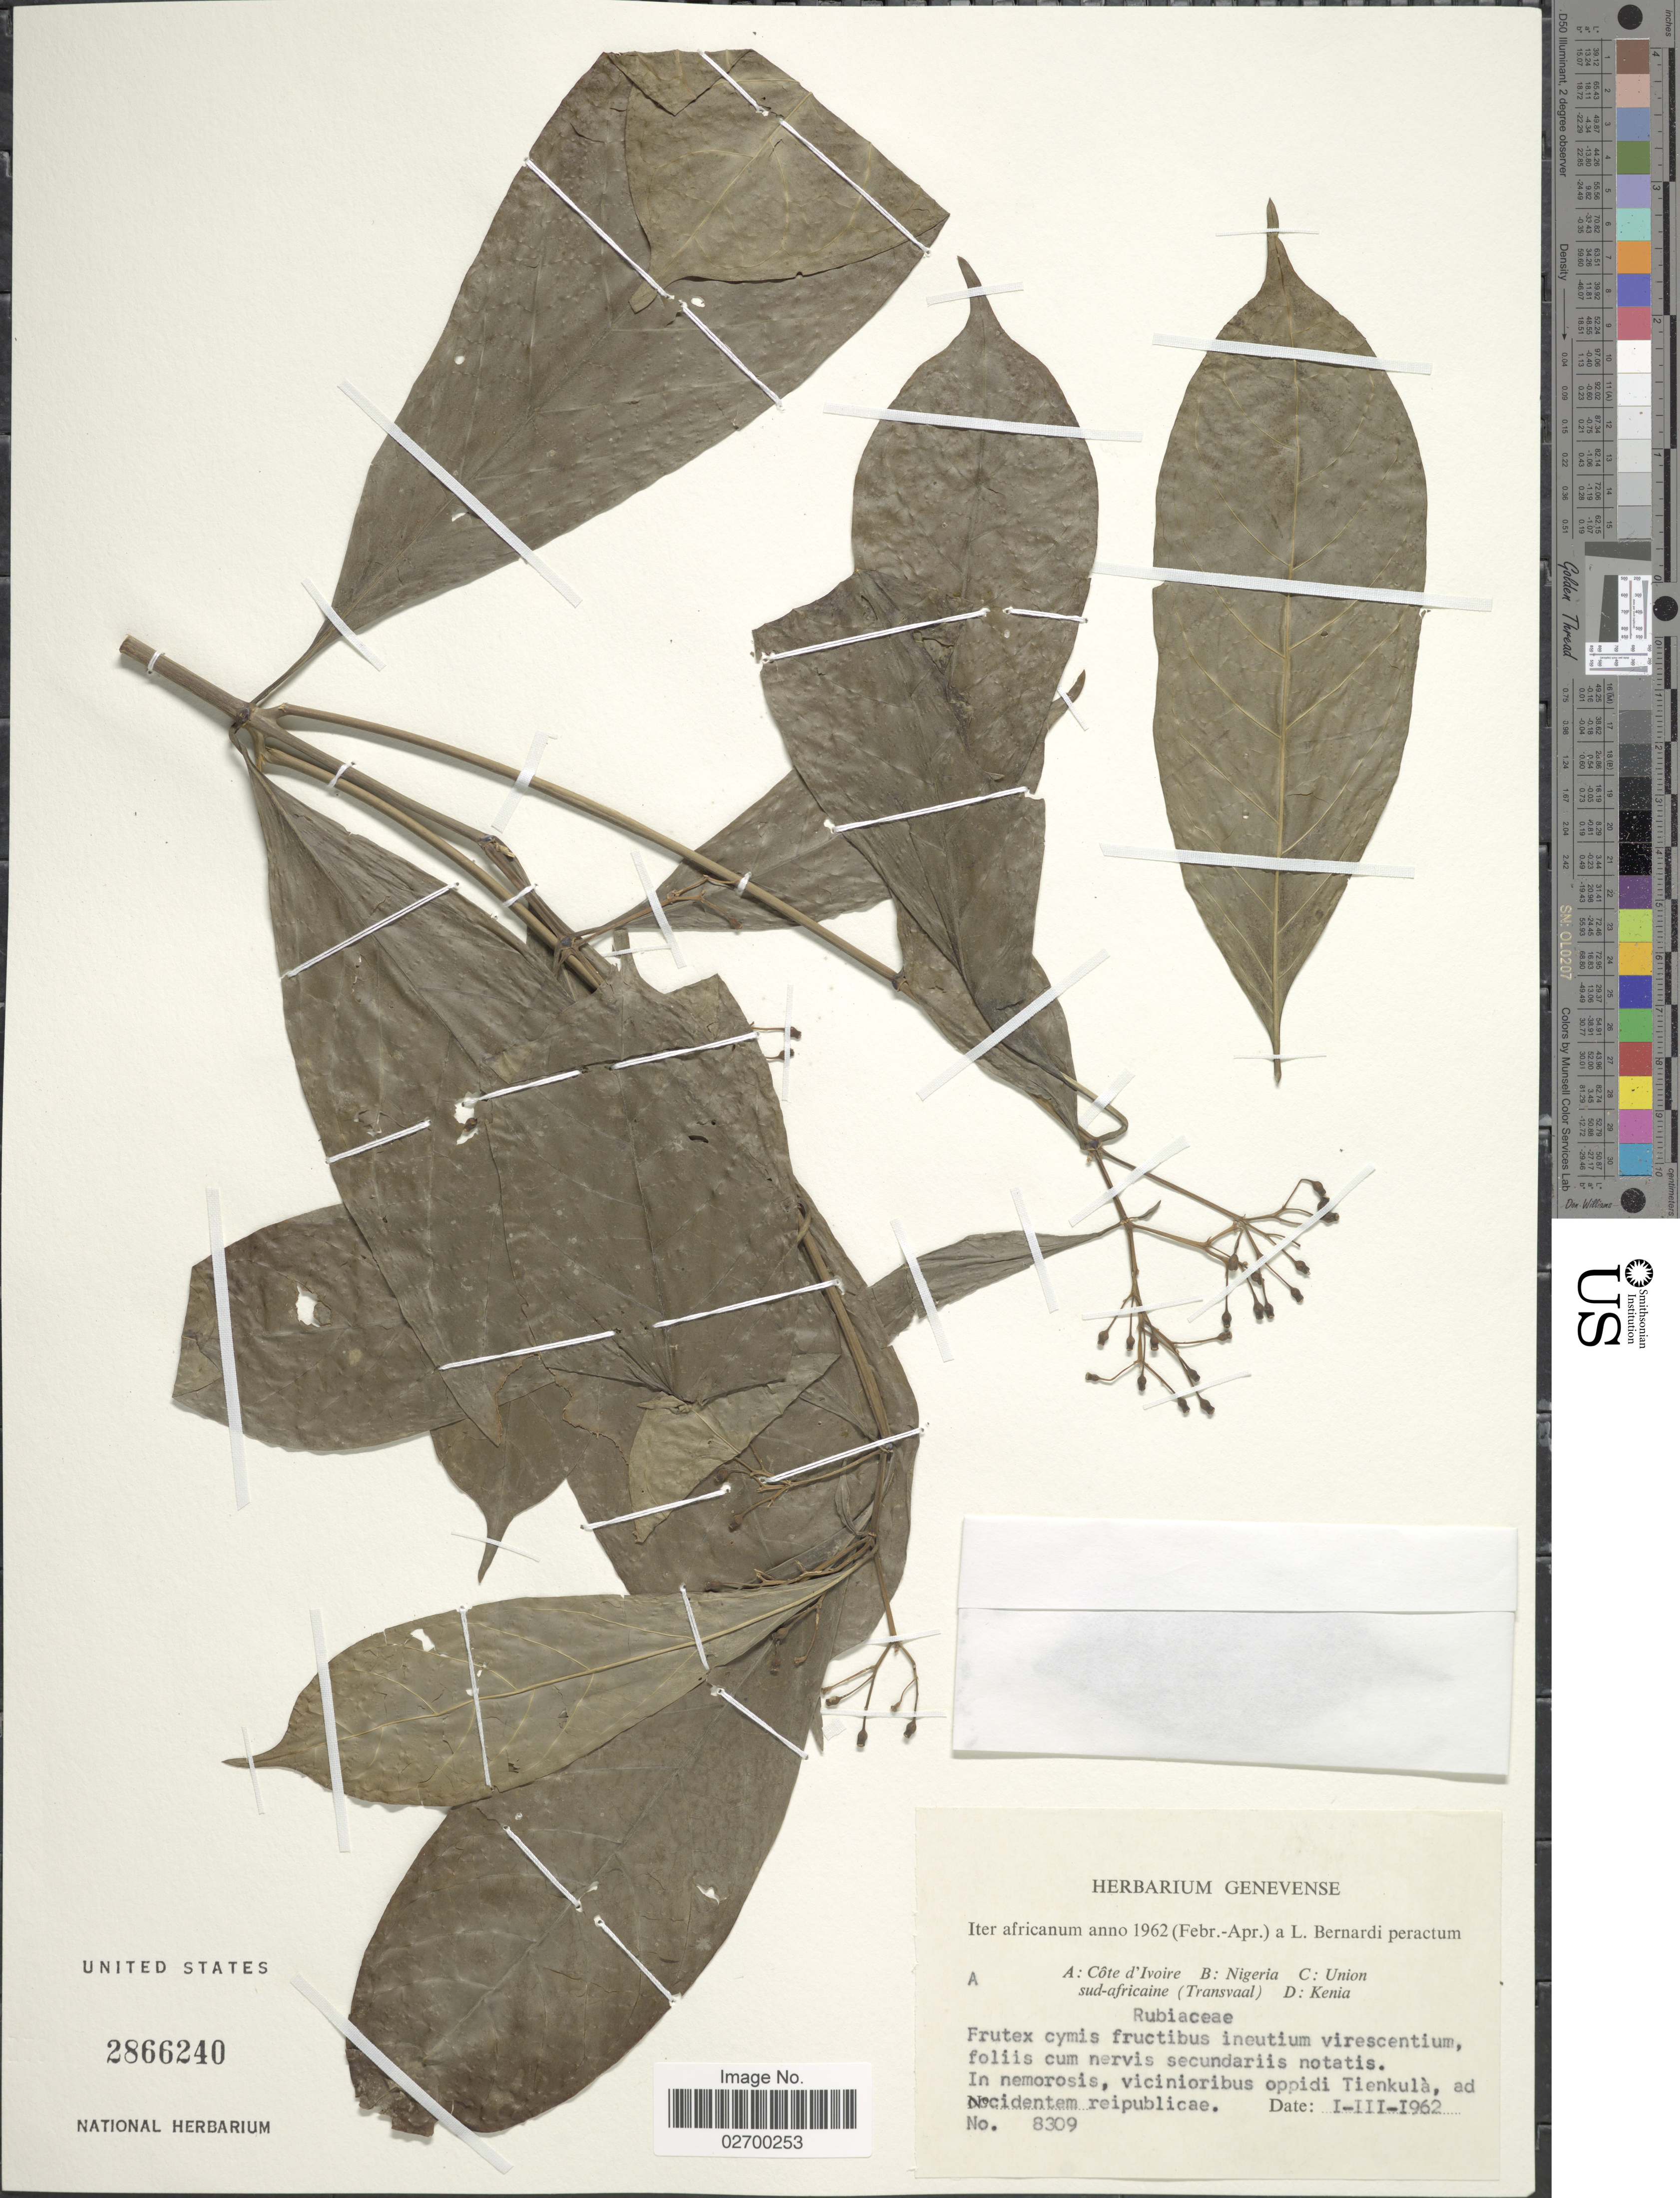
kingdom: Plantae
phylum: Tracheophyta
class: Magnoliopsida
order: Gentianales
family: Rubiaceae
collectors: L. Bernardi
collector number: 8309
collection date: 1962-03-01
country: Ivory Coast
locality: In nemorosis, vicinioribus opiidi Tienkula, ad occidentem reipublicae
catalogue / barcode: US 2866240